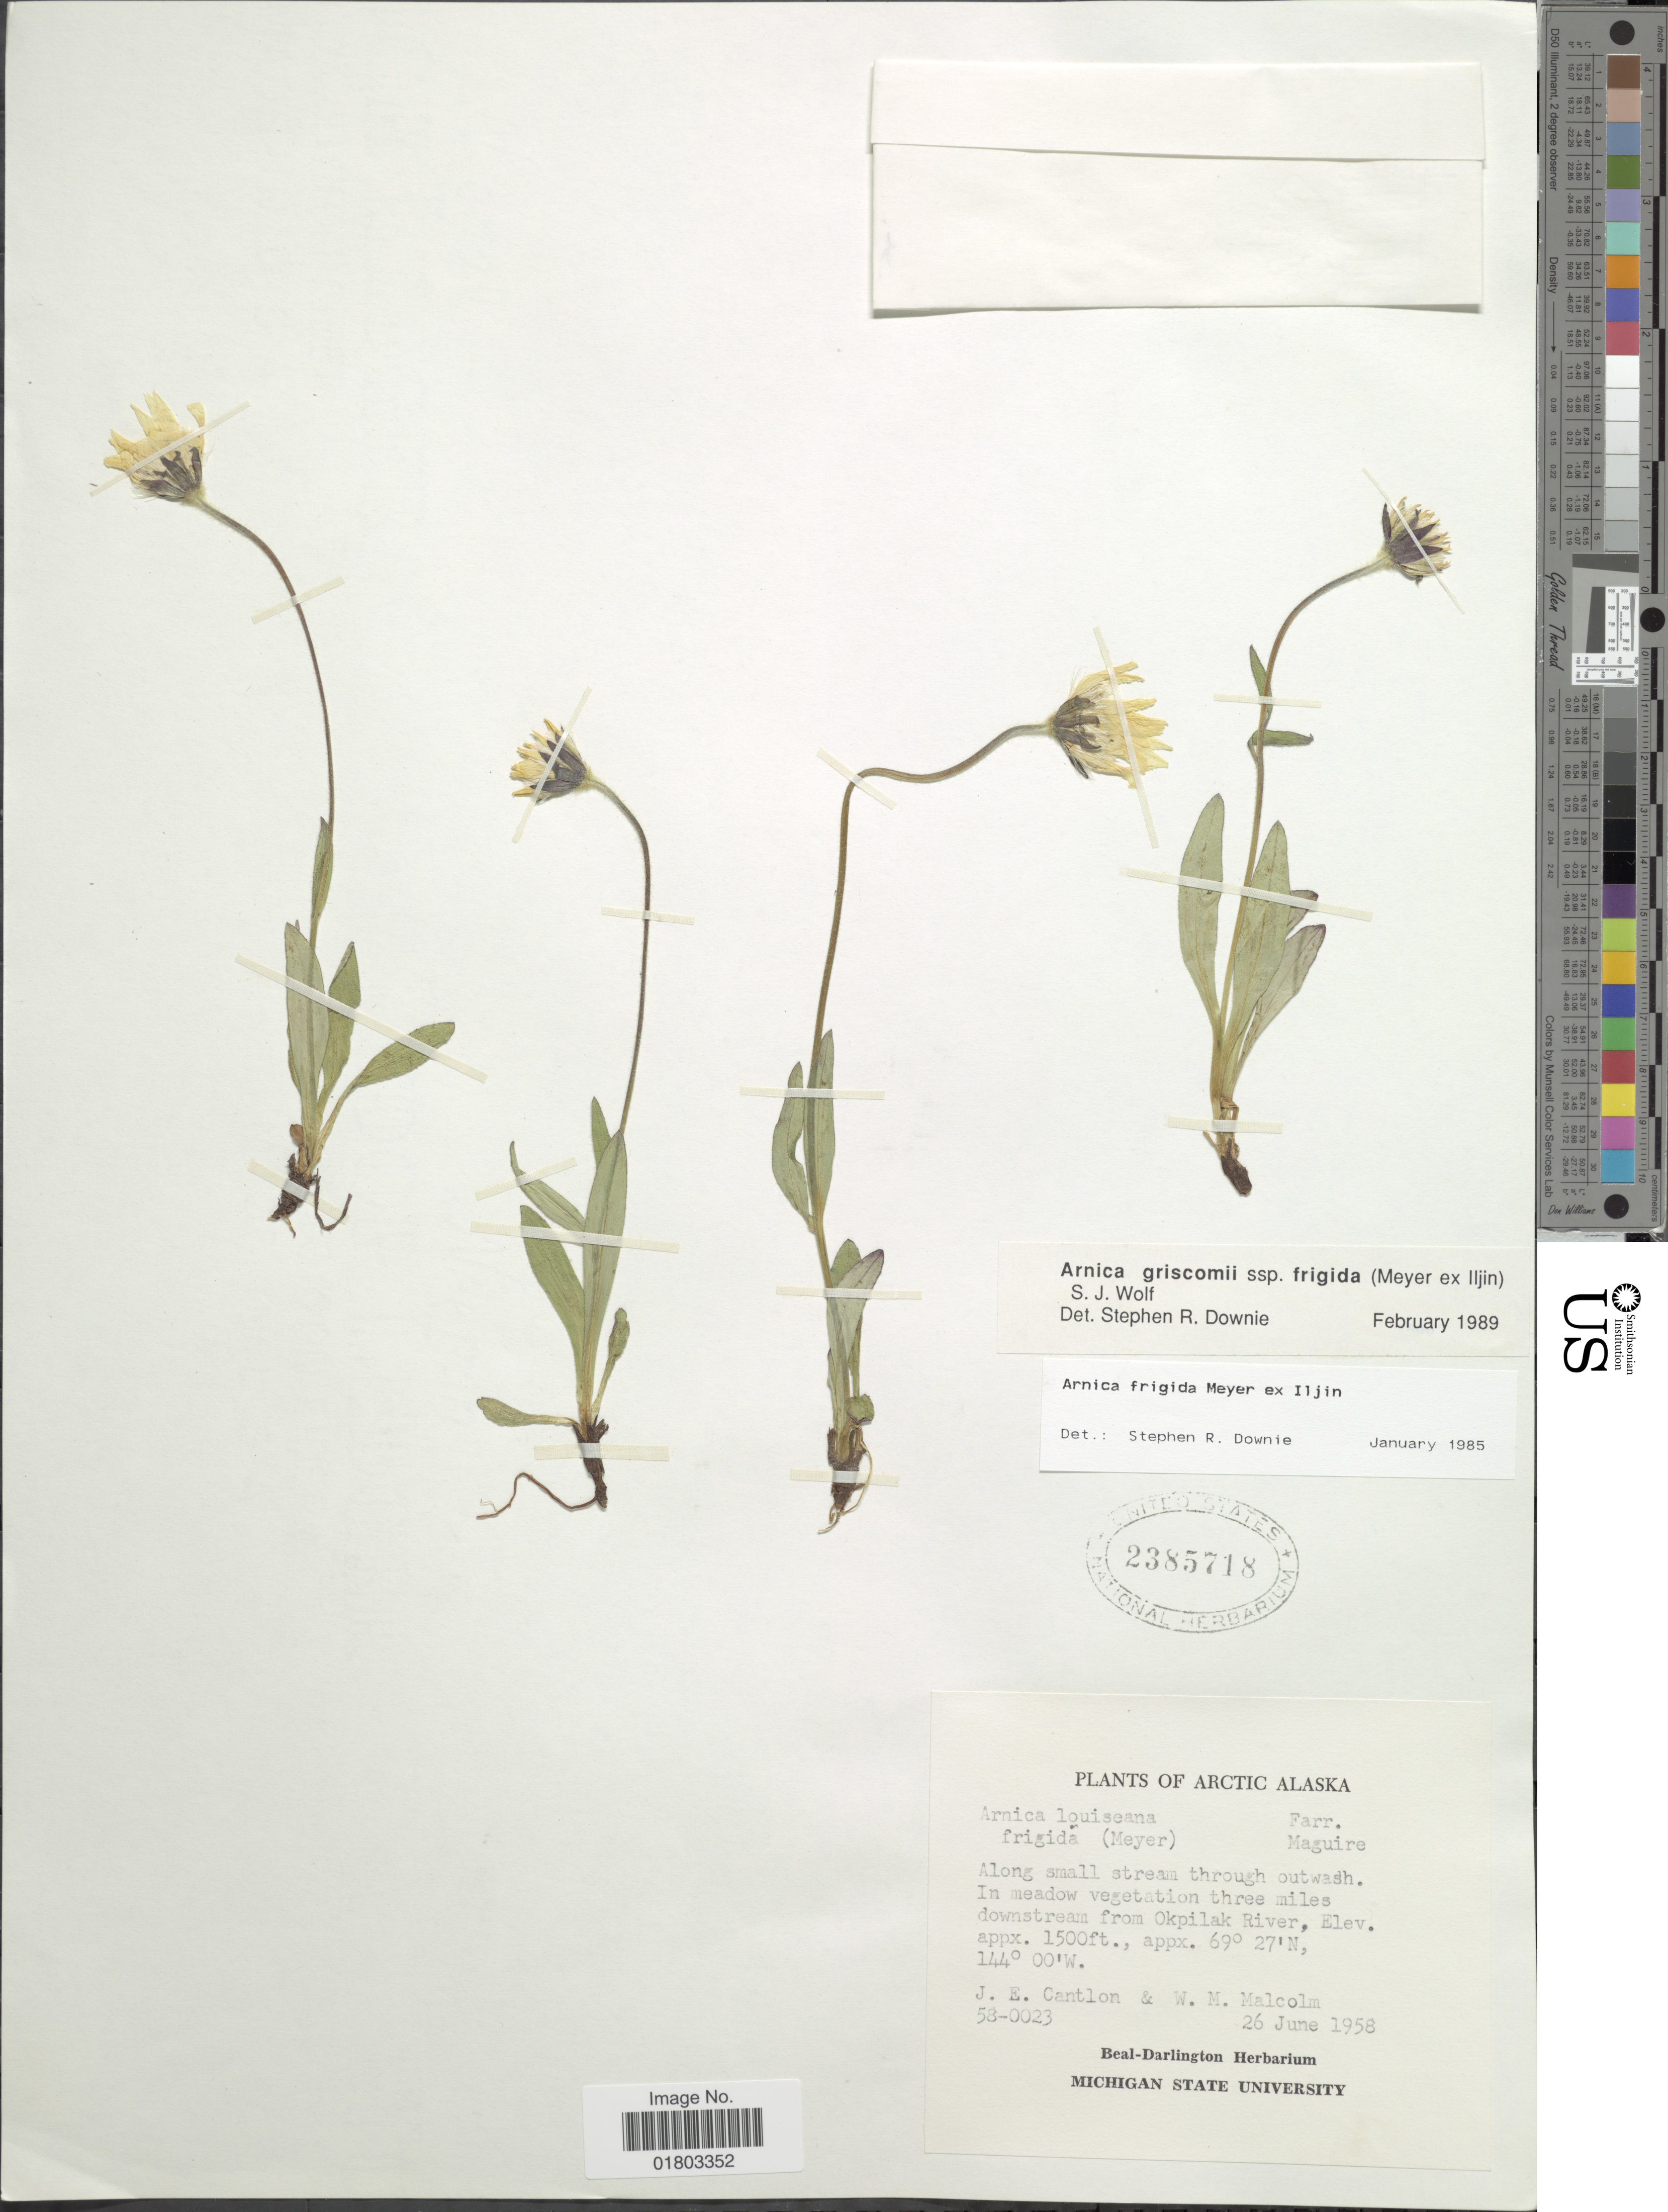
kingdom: Plantae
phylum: Tracheophyta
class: Magnoliopsida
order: Asterales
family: Asteraceae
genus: Arnica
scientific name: Arnica griscomii subsp. frigida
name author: (C.A. Mey. ex Iljin) S.J. Wolf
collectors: J. Cantlon & W. Malcolm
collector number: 58-0023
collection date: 1958-06-26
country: United States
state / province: Alaska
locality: Arctic Alaska, Along small stream through outwash. In meadow vegetation three miles downstream from Okpilak River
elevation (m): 457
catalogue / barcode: US 2385718